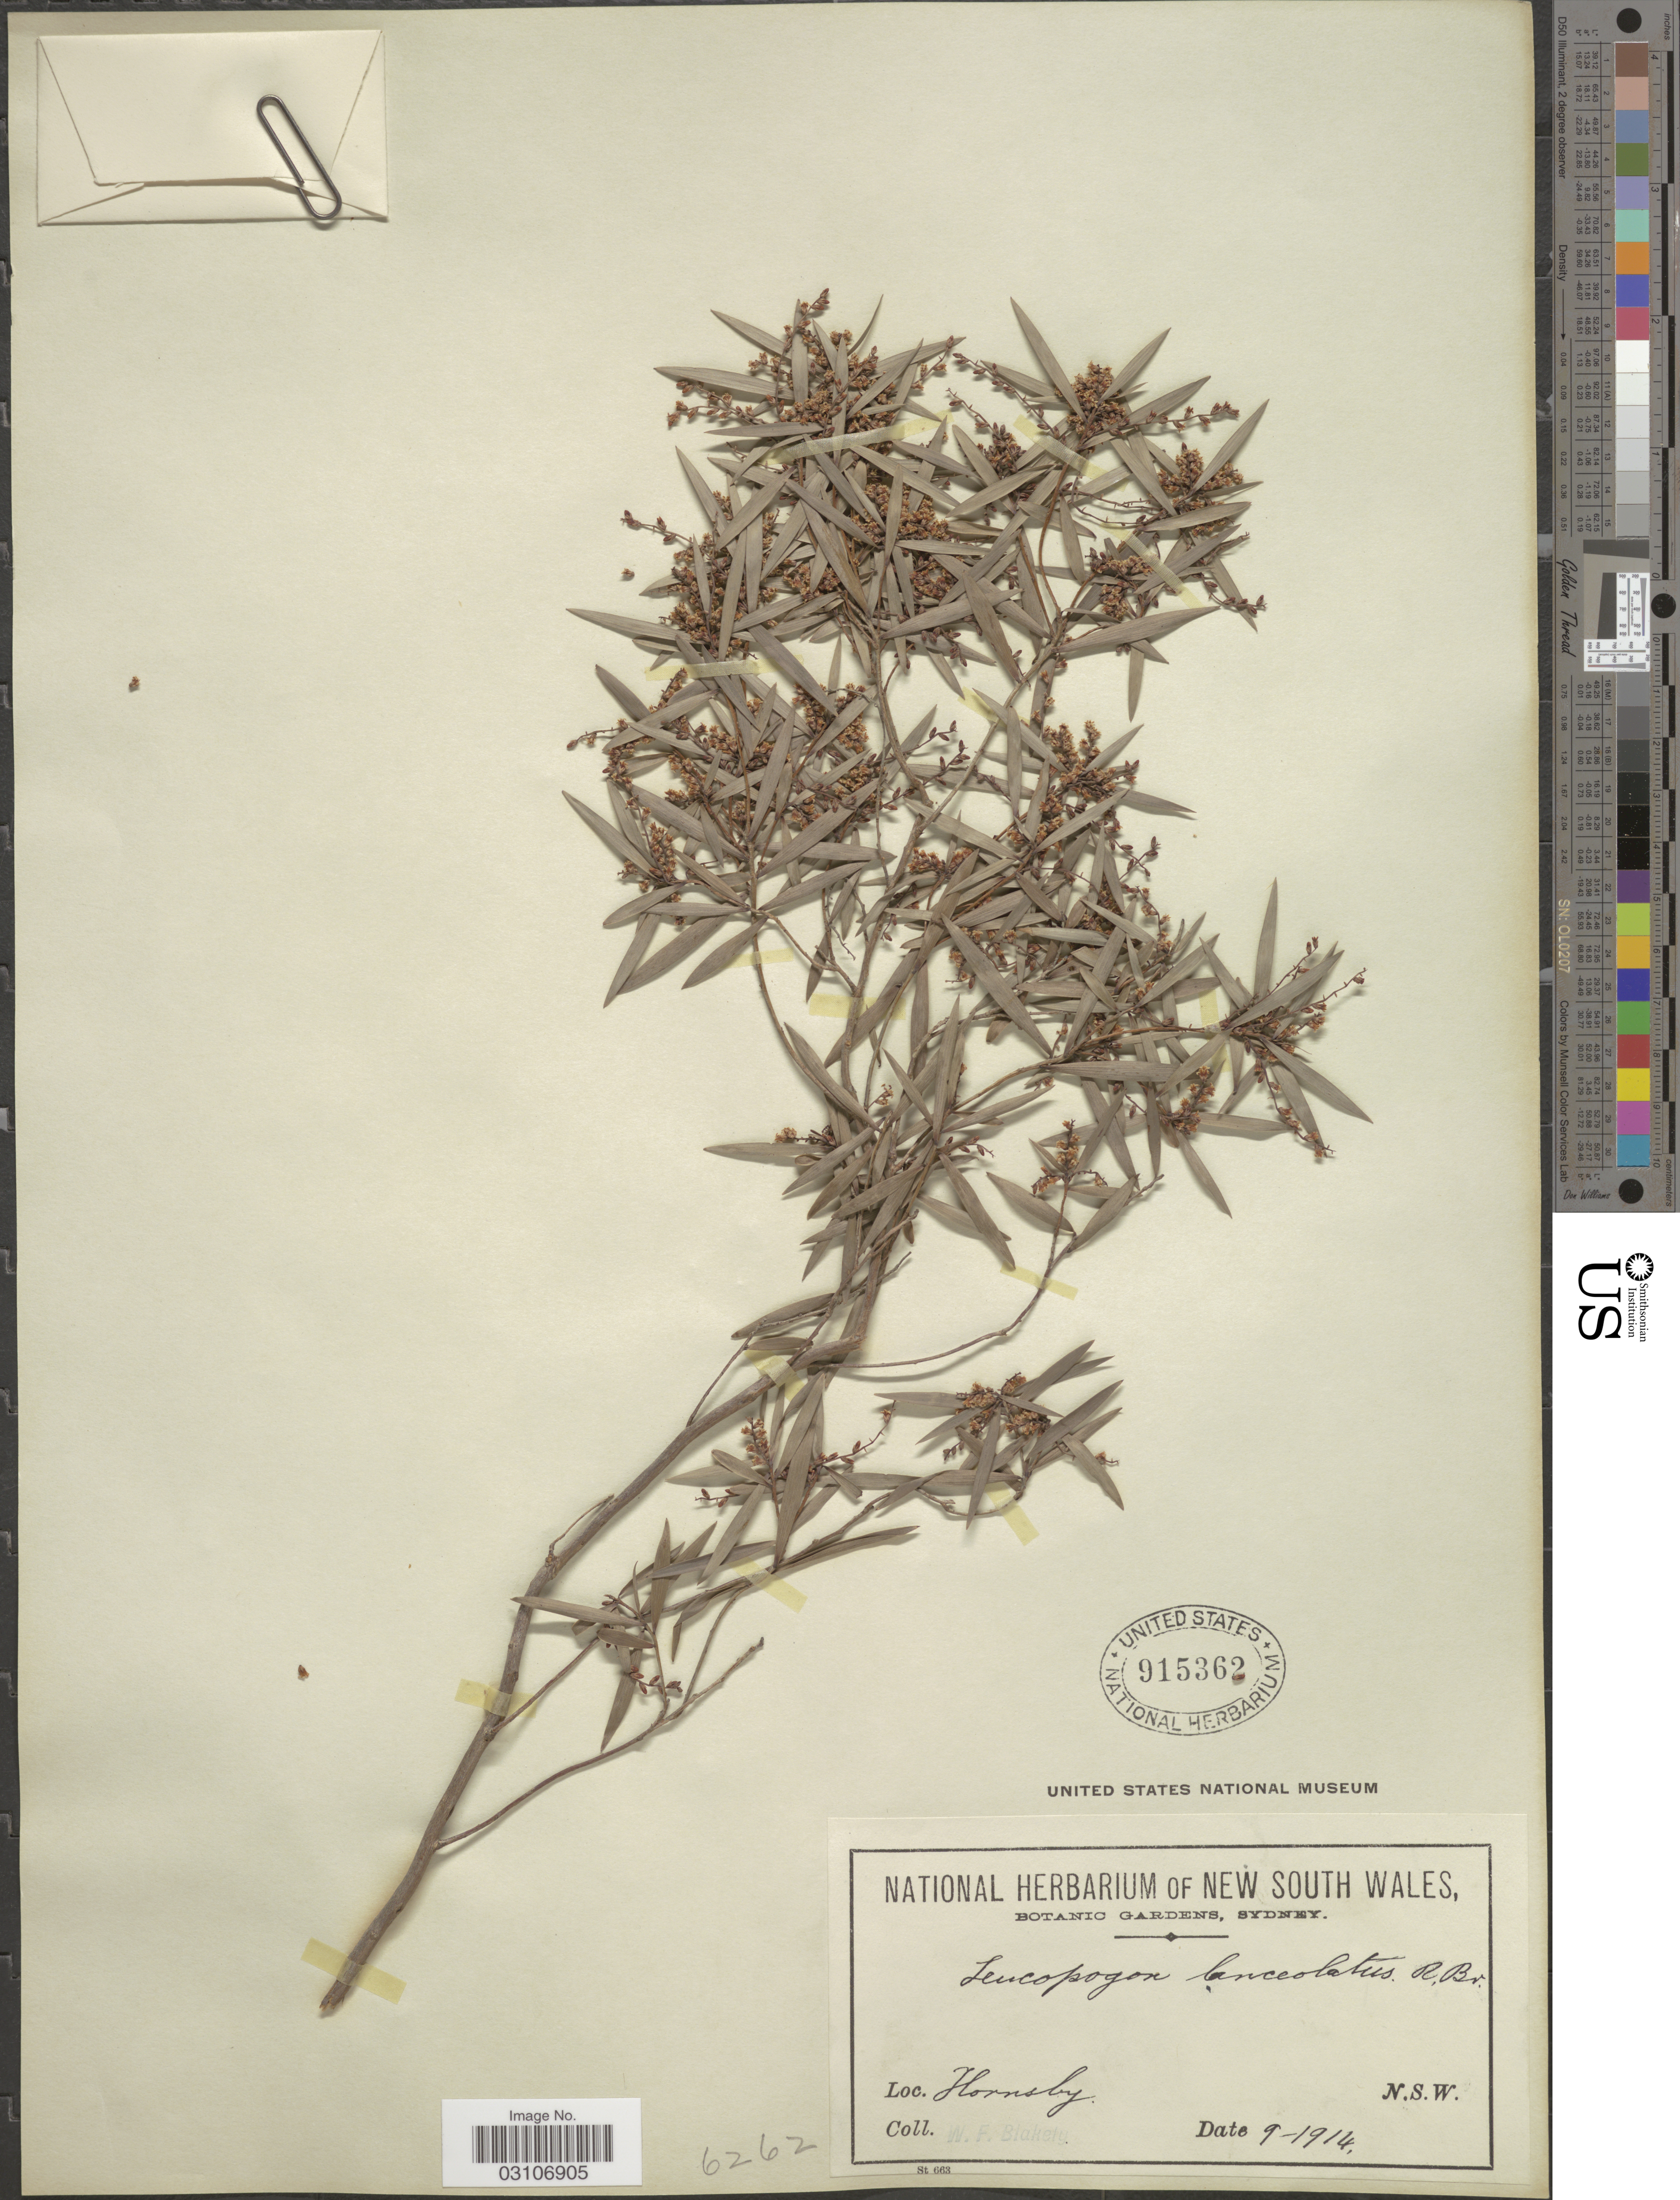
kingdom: Plantae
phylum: Tracheophyta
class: Magnoliopsida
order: Ericales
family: Ericaceae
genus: Leucopogon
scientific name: Leucopogon lanceolatus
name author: R. Br.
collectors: W. Blakely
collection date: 1914-09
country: Australia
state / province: New South Wales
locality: Hornsby.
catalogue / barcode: US 915362